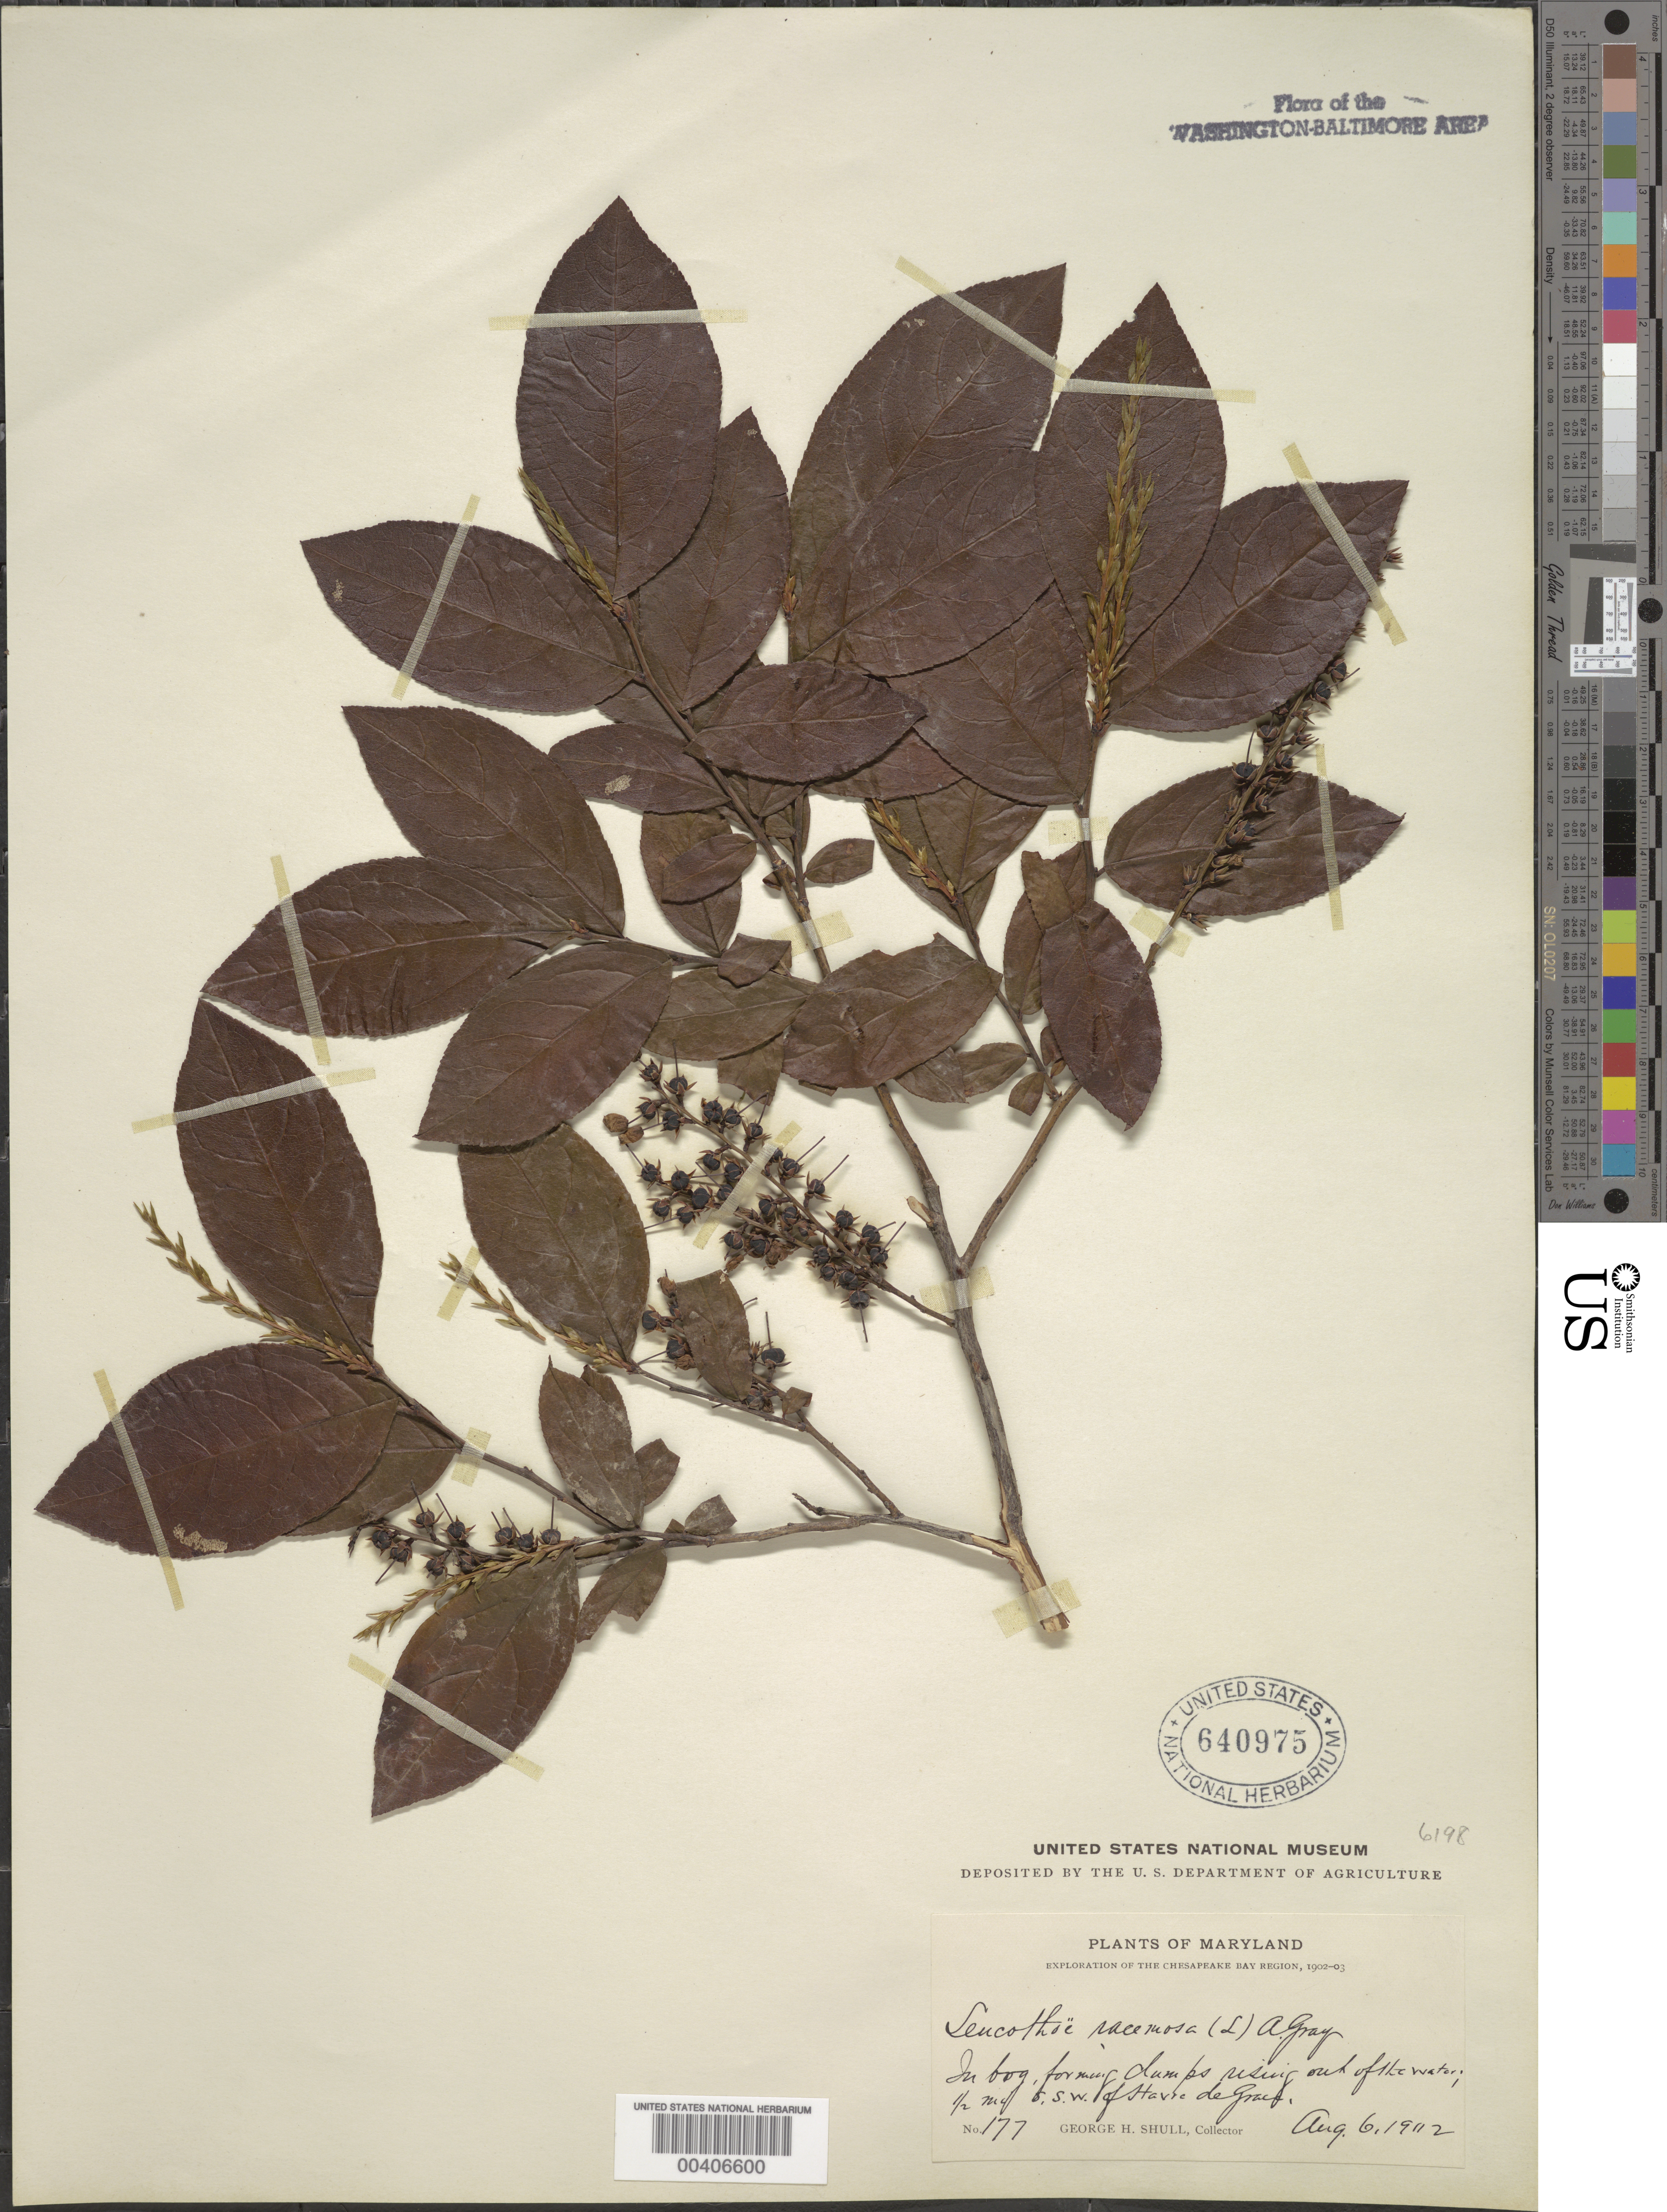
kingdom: Plantae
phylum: Tracheophyta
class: Magnoliopsida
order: Ericales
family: Ericaceae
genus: Leucothoe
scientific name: Leucothoë racemosa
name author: (L.) A. Gray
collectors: G. H. Shull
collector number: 177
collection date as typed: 06 Aug 1902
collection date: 1902-08-06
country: United States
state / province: Maryland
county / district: Harford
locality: South-southwest of Havre De Grace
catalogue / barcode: US 640975